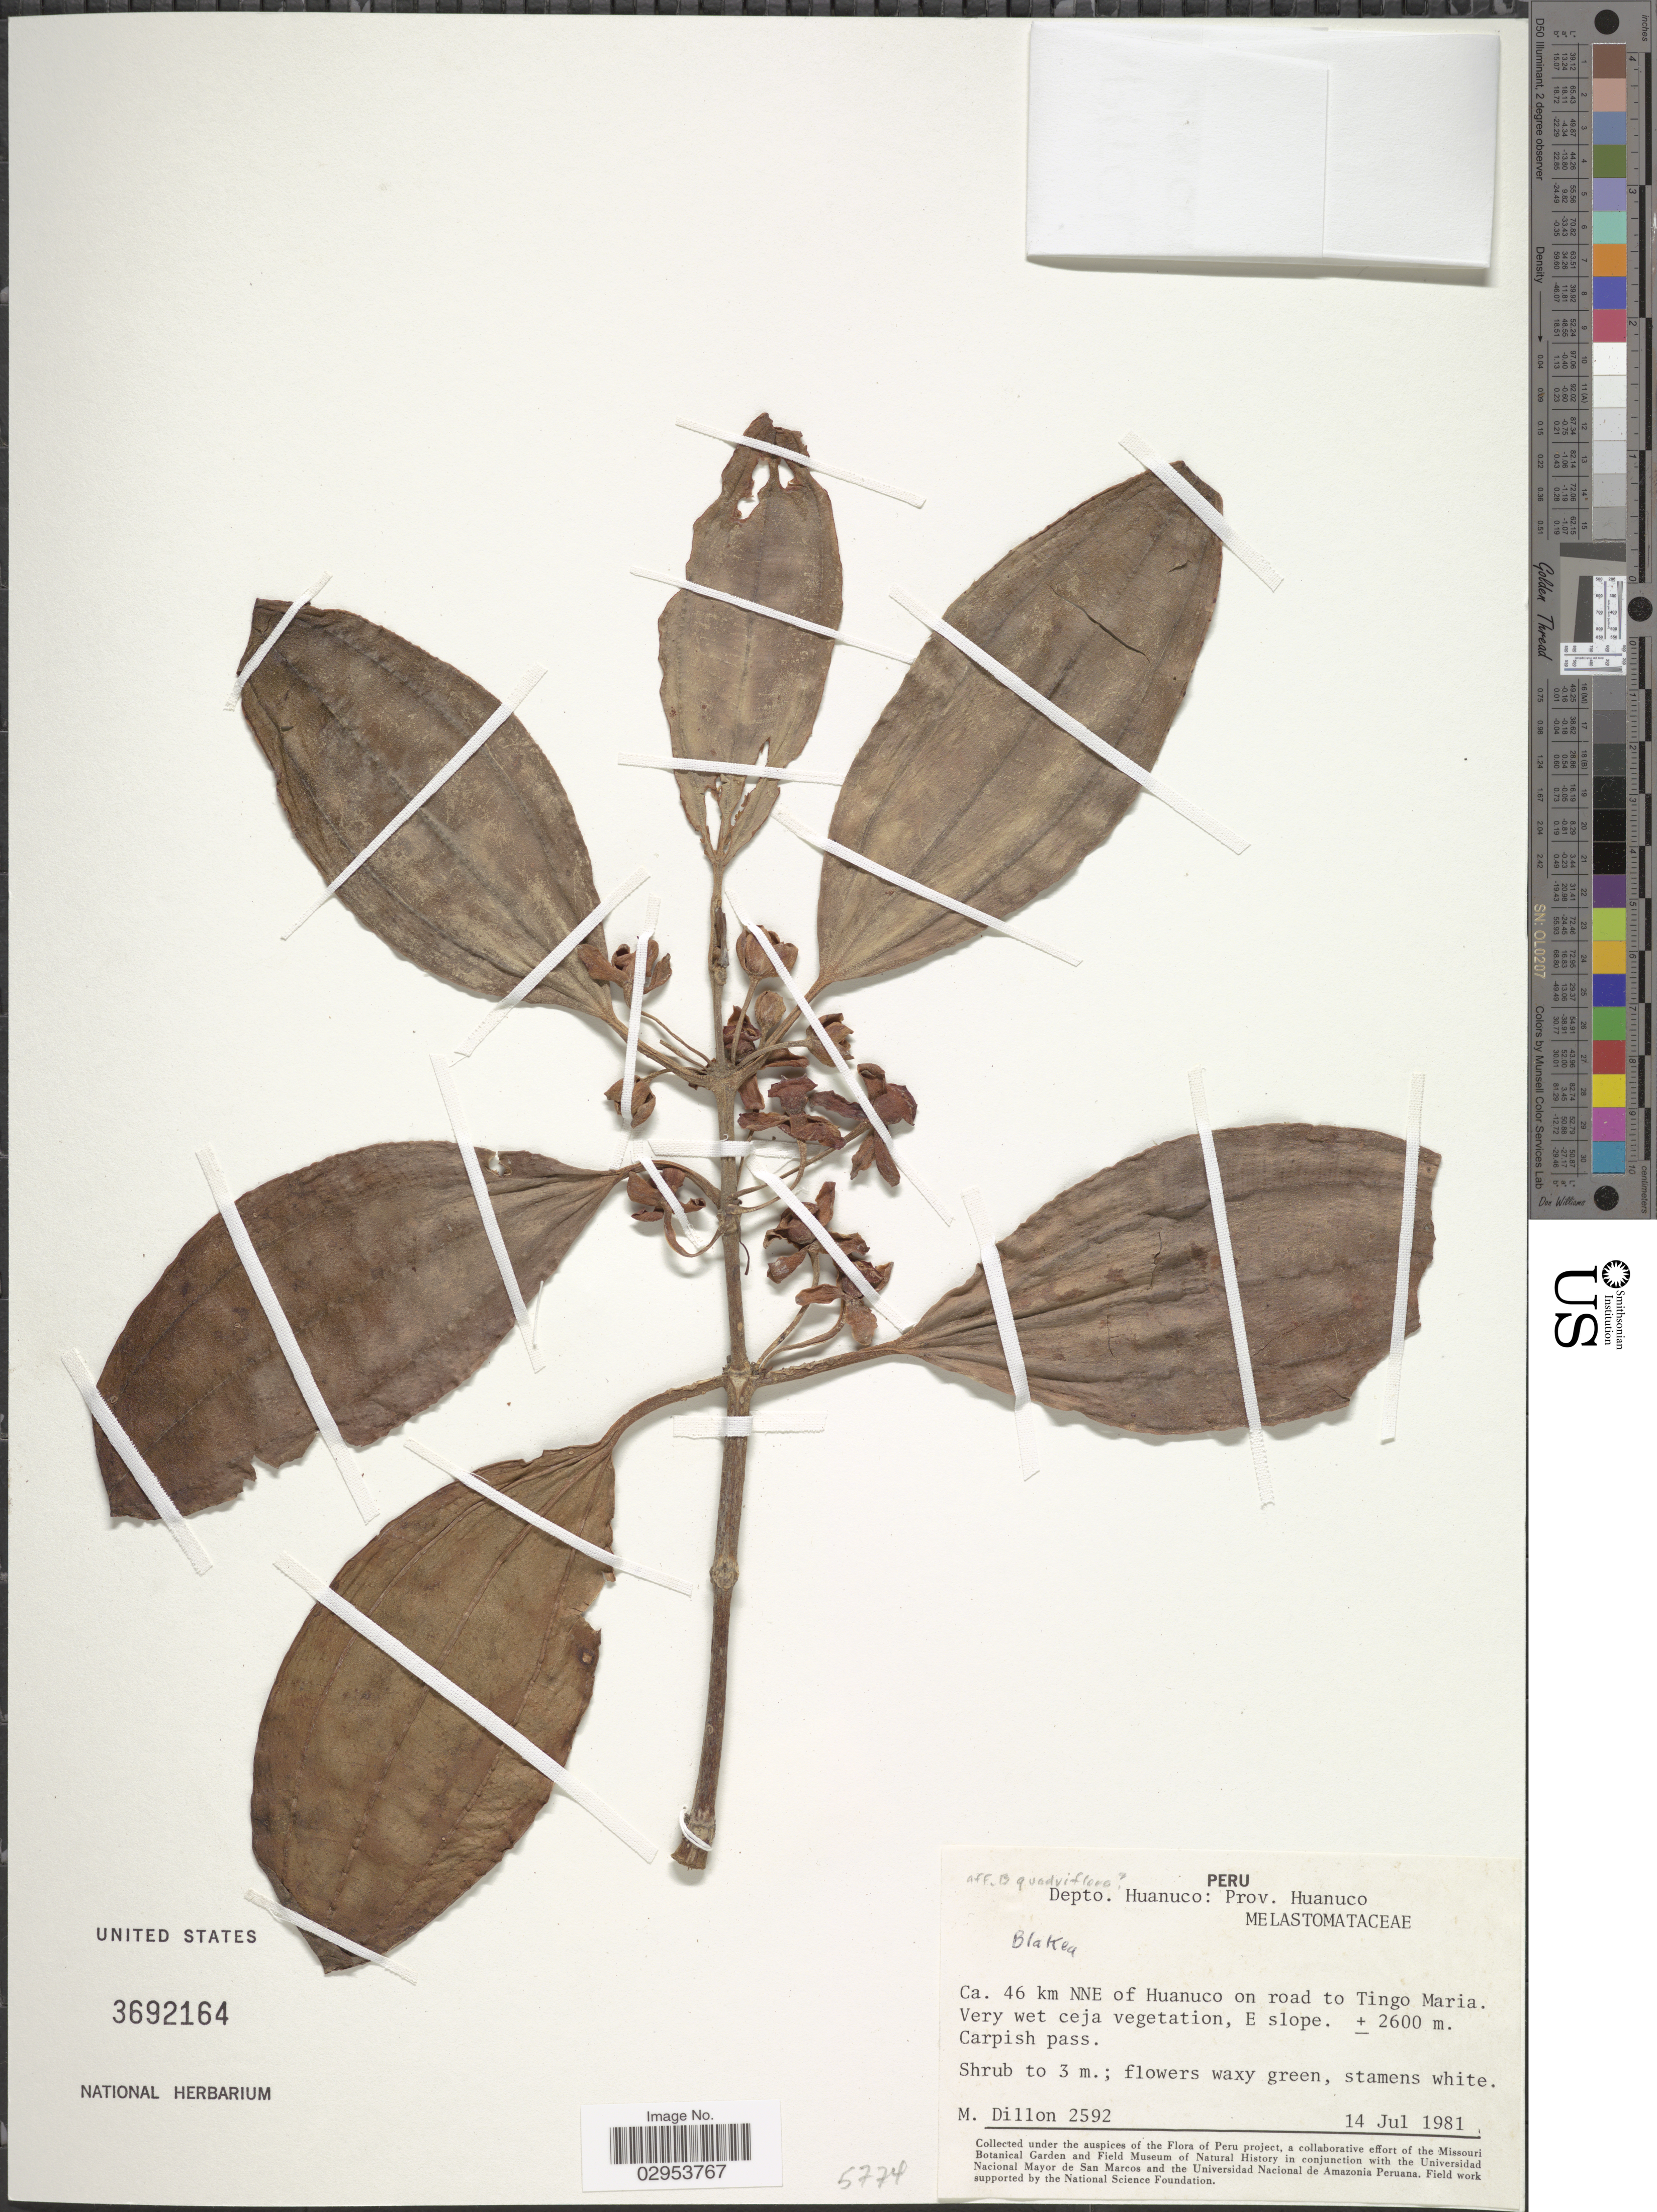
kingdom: Plantae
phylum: Tracheophyta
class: Magnoliopsida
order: Myrtales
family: Melastomataceae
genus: Blakea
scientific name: Blakea quadriflora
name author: Gleason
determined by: Michelangeli, F. A.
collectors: M. O. Dillon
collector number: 2592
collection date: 1981-07-14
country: Peru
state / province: Huánuco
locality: Depto. Huanuco, Ca. 46 km NNE of Huanuco on road to Tingo Maria. Very wet ceja vegetation, E slope. Carpish pass.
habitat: Very wet ceja vegetation.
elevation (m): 2600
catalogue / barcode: US 3692164